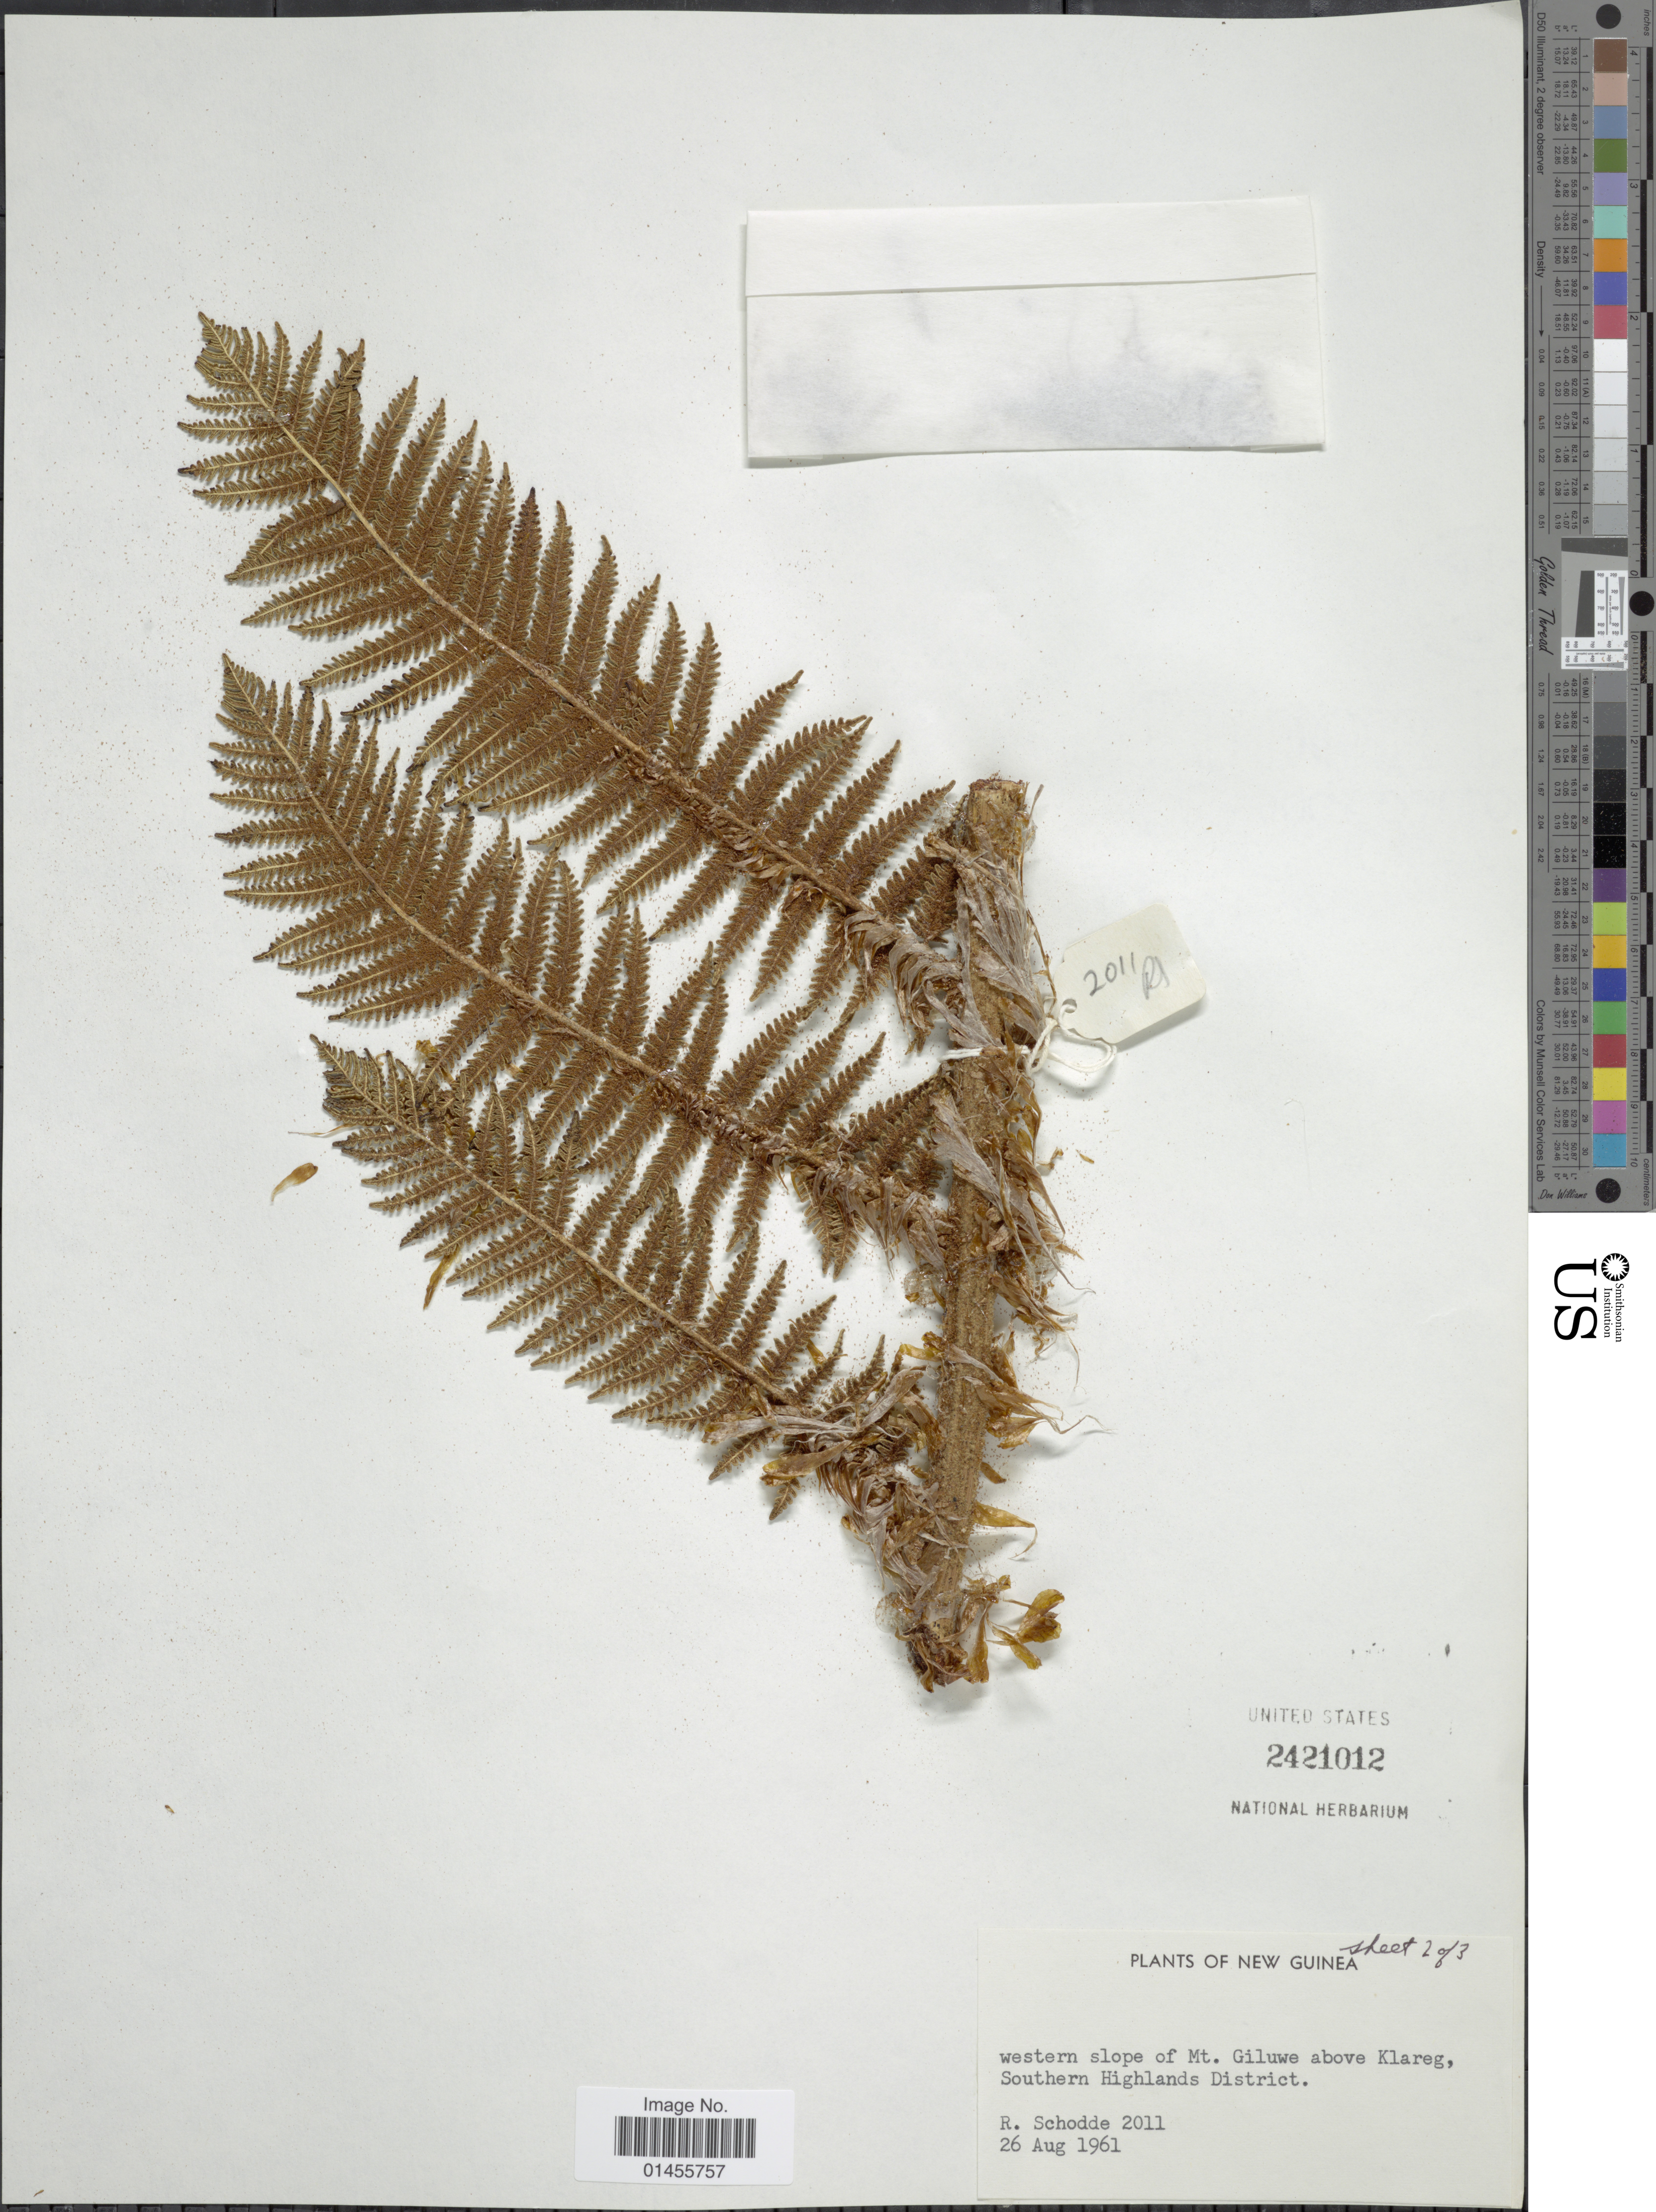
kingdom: Plantae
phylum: Tracheophyta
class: Polypodiopsida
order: Cyatheales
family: Cyatheaceae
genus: Alsophila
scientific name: Alsophila sp.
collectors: R. Schodde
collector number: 2011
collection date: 1961-08-26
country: Papua New Guinea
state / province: Southern Highlands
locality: New Guinea, western slope of Mt. Giluwe above Klareg, Southern Highlands District, Papua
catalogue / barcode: US 2421012